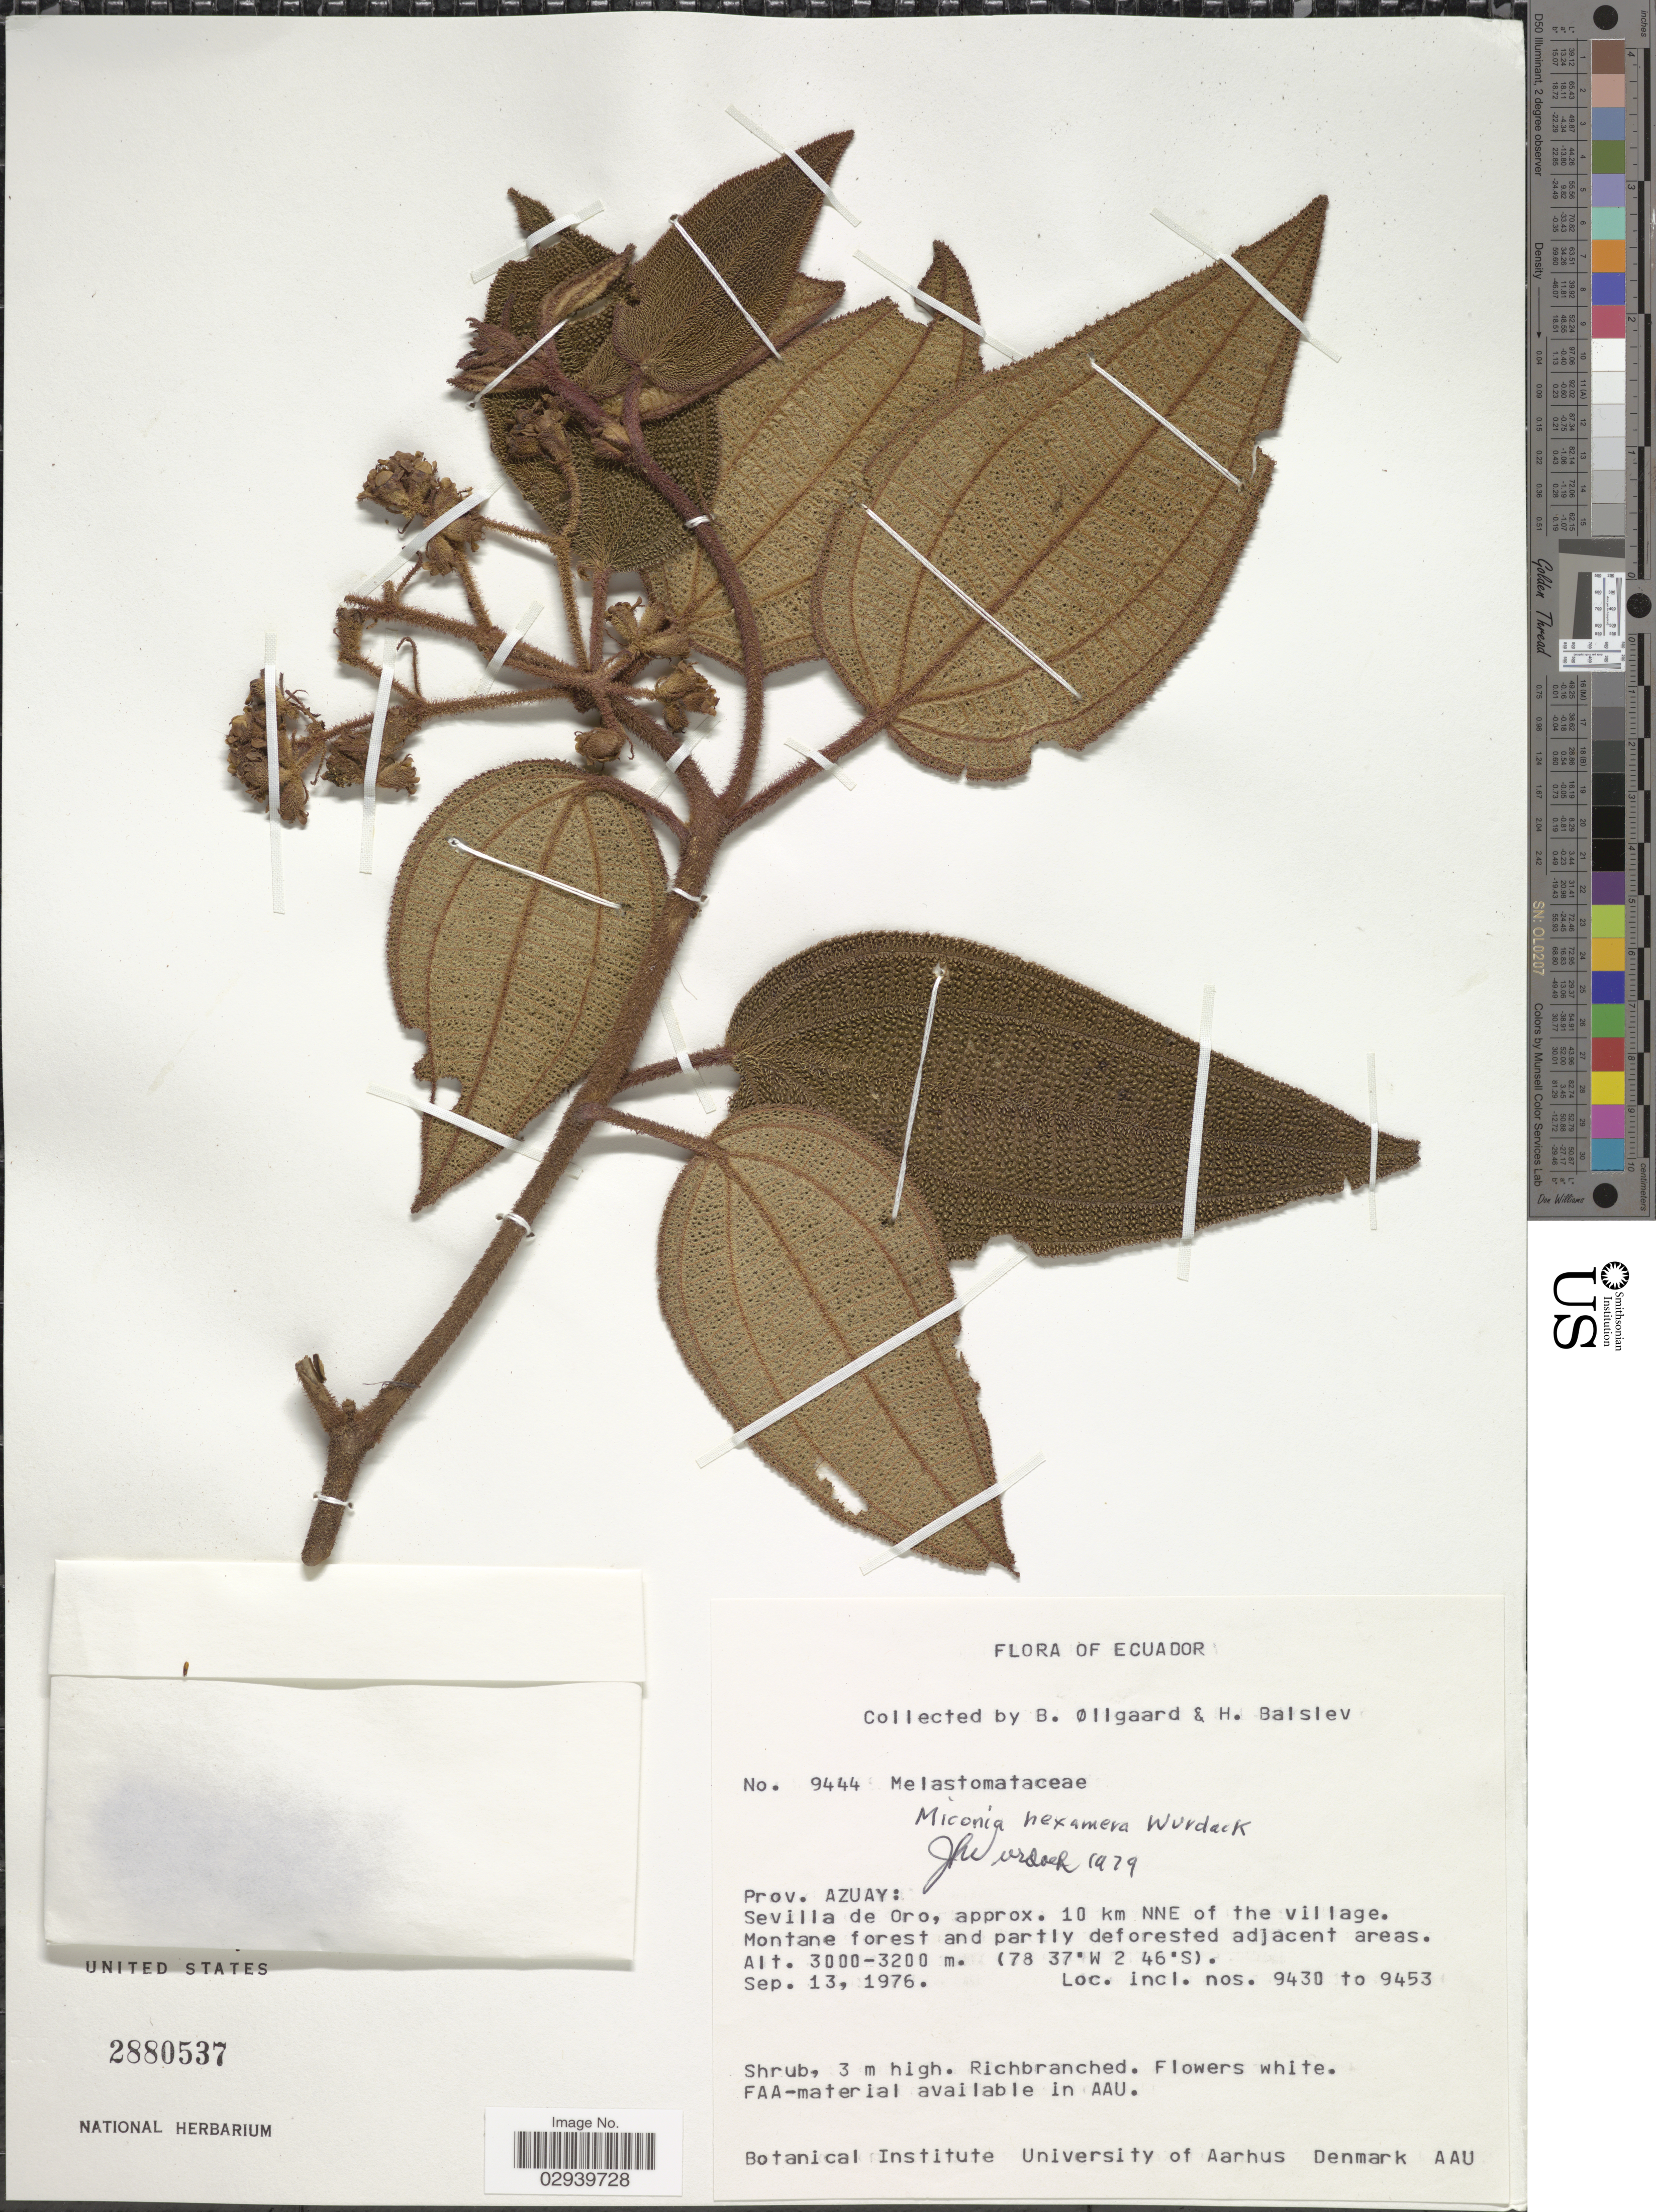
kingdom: Plantae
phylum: Tracheophyta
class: Magnoliopsida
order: Myrtales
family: Melastomataceae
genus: Miconia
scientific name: Miconia hexamera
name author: Wurdack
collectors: B. Øllgaard & H. Balslev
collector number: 944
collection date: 1976-09-13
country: Ecuador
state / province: Azuay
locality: Sevilla de Oro, approx. 10 km NNE of the village.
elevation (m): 3000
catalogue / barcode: US 2880537